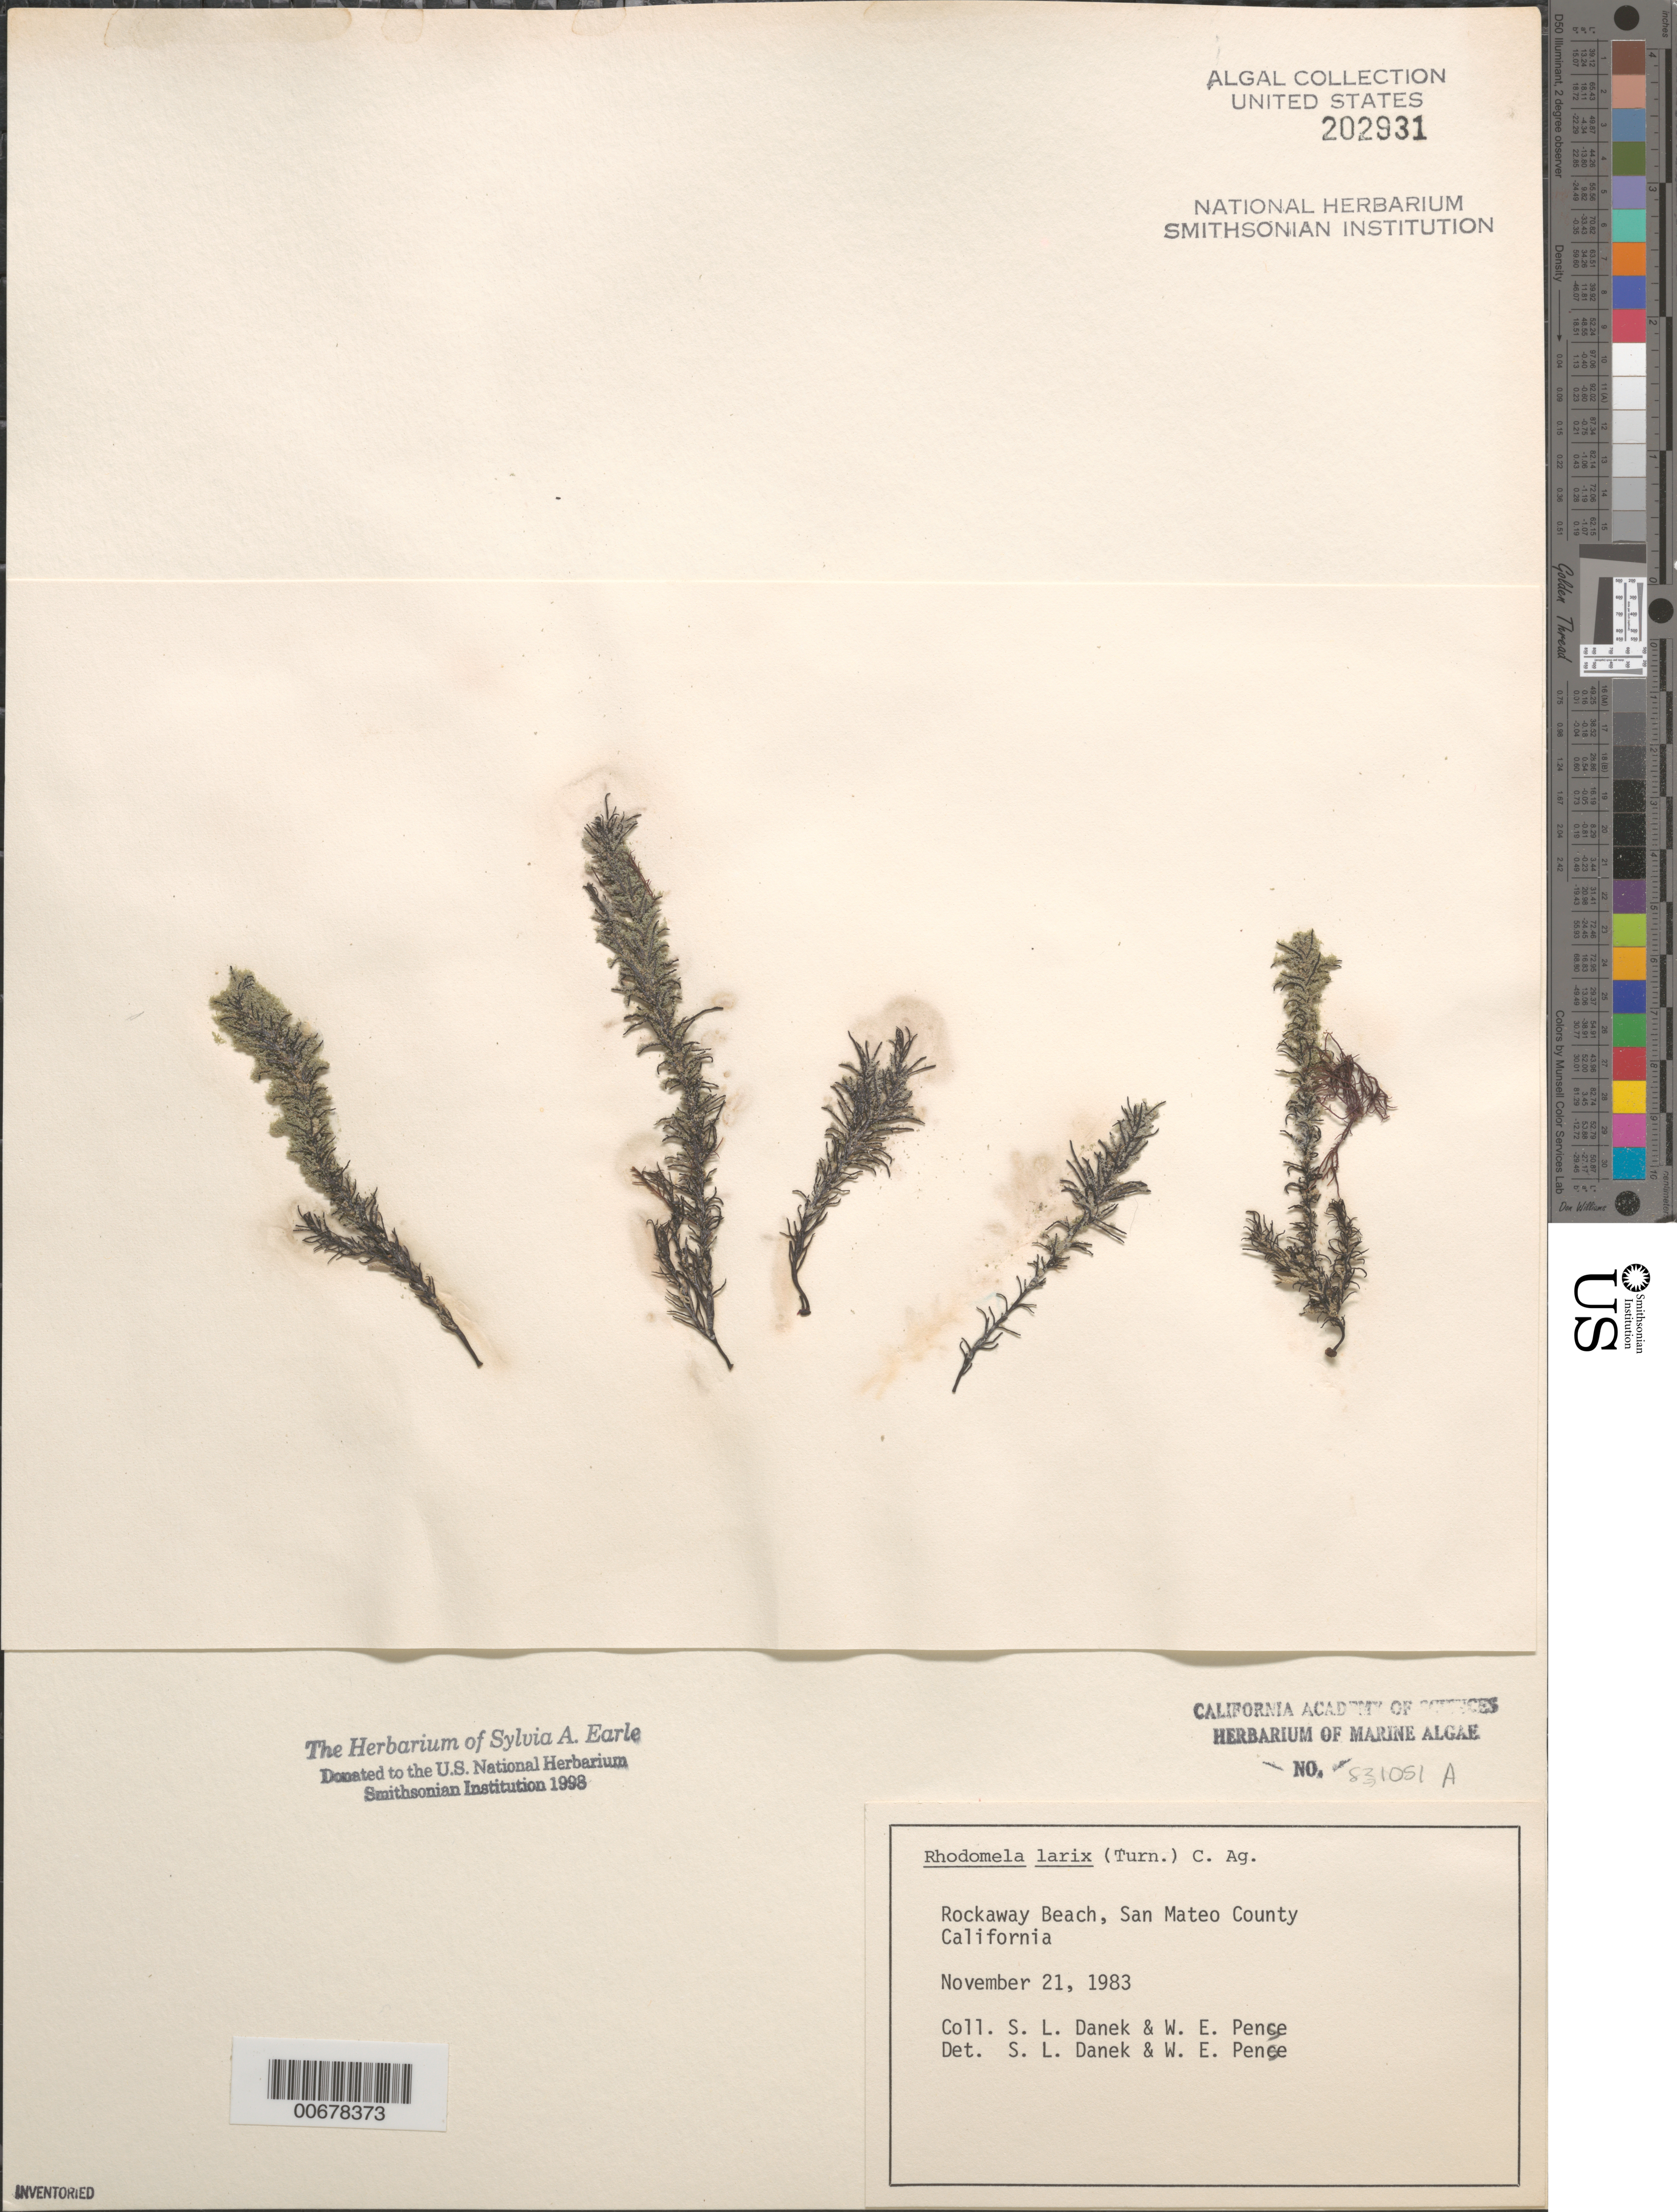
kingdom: Plantae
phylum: Rhodophyta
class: Florideophyceae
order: Ceramiales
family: Rhodomelaceae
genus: Osmundea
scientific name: Osmundea spectabilis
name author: (Postels & Rupr.) K.W. Nam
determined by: Algae name updating Project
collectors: S. Danek & W. Pense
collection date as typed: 21 Nov 1983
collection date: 1983-11-21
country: United States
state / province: California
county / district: San Mateo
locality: Rockaway Beach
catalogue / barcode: US 202931